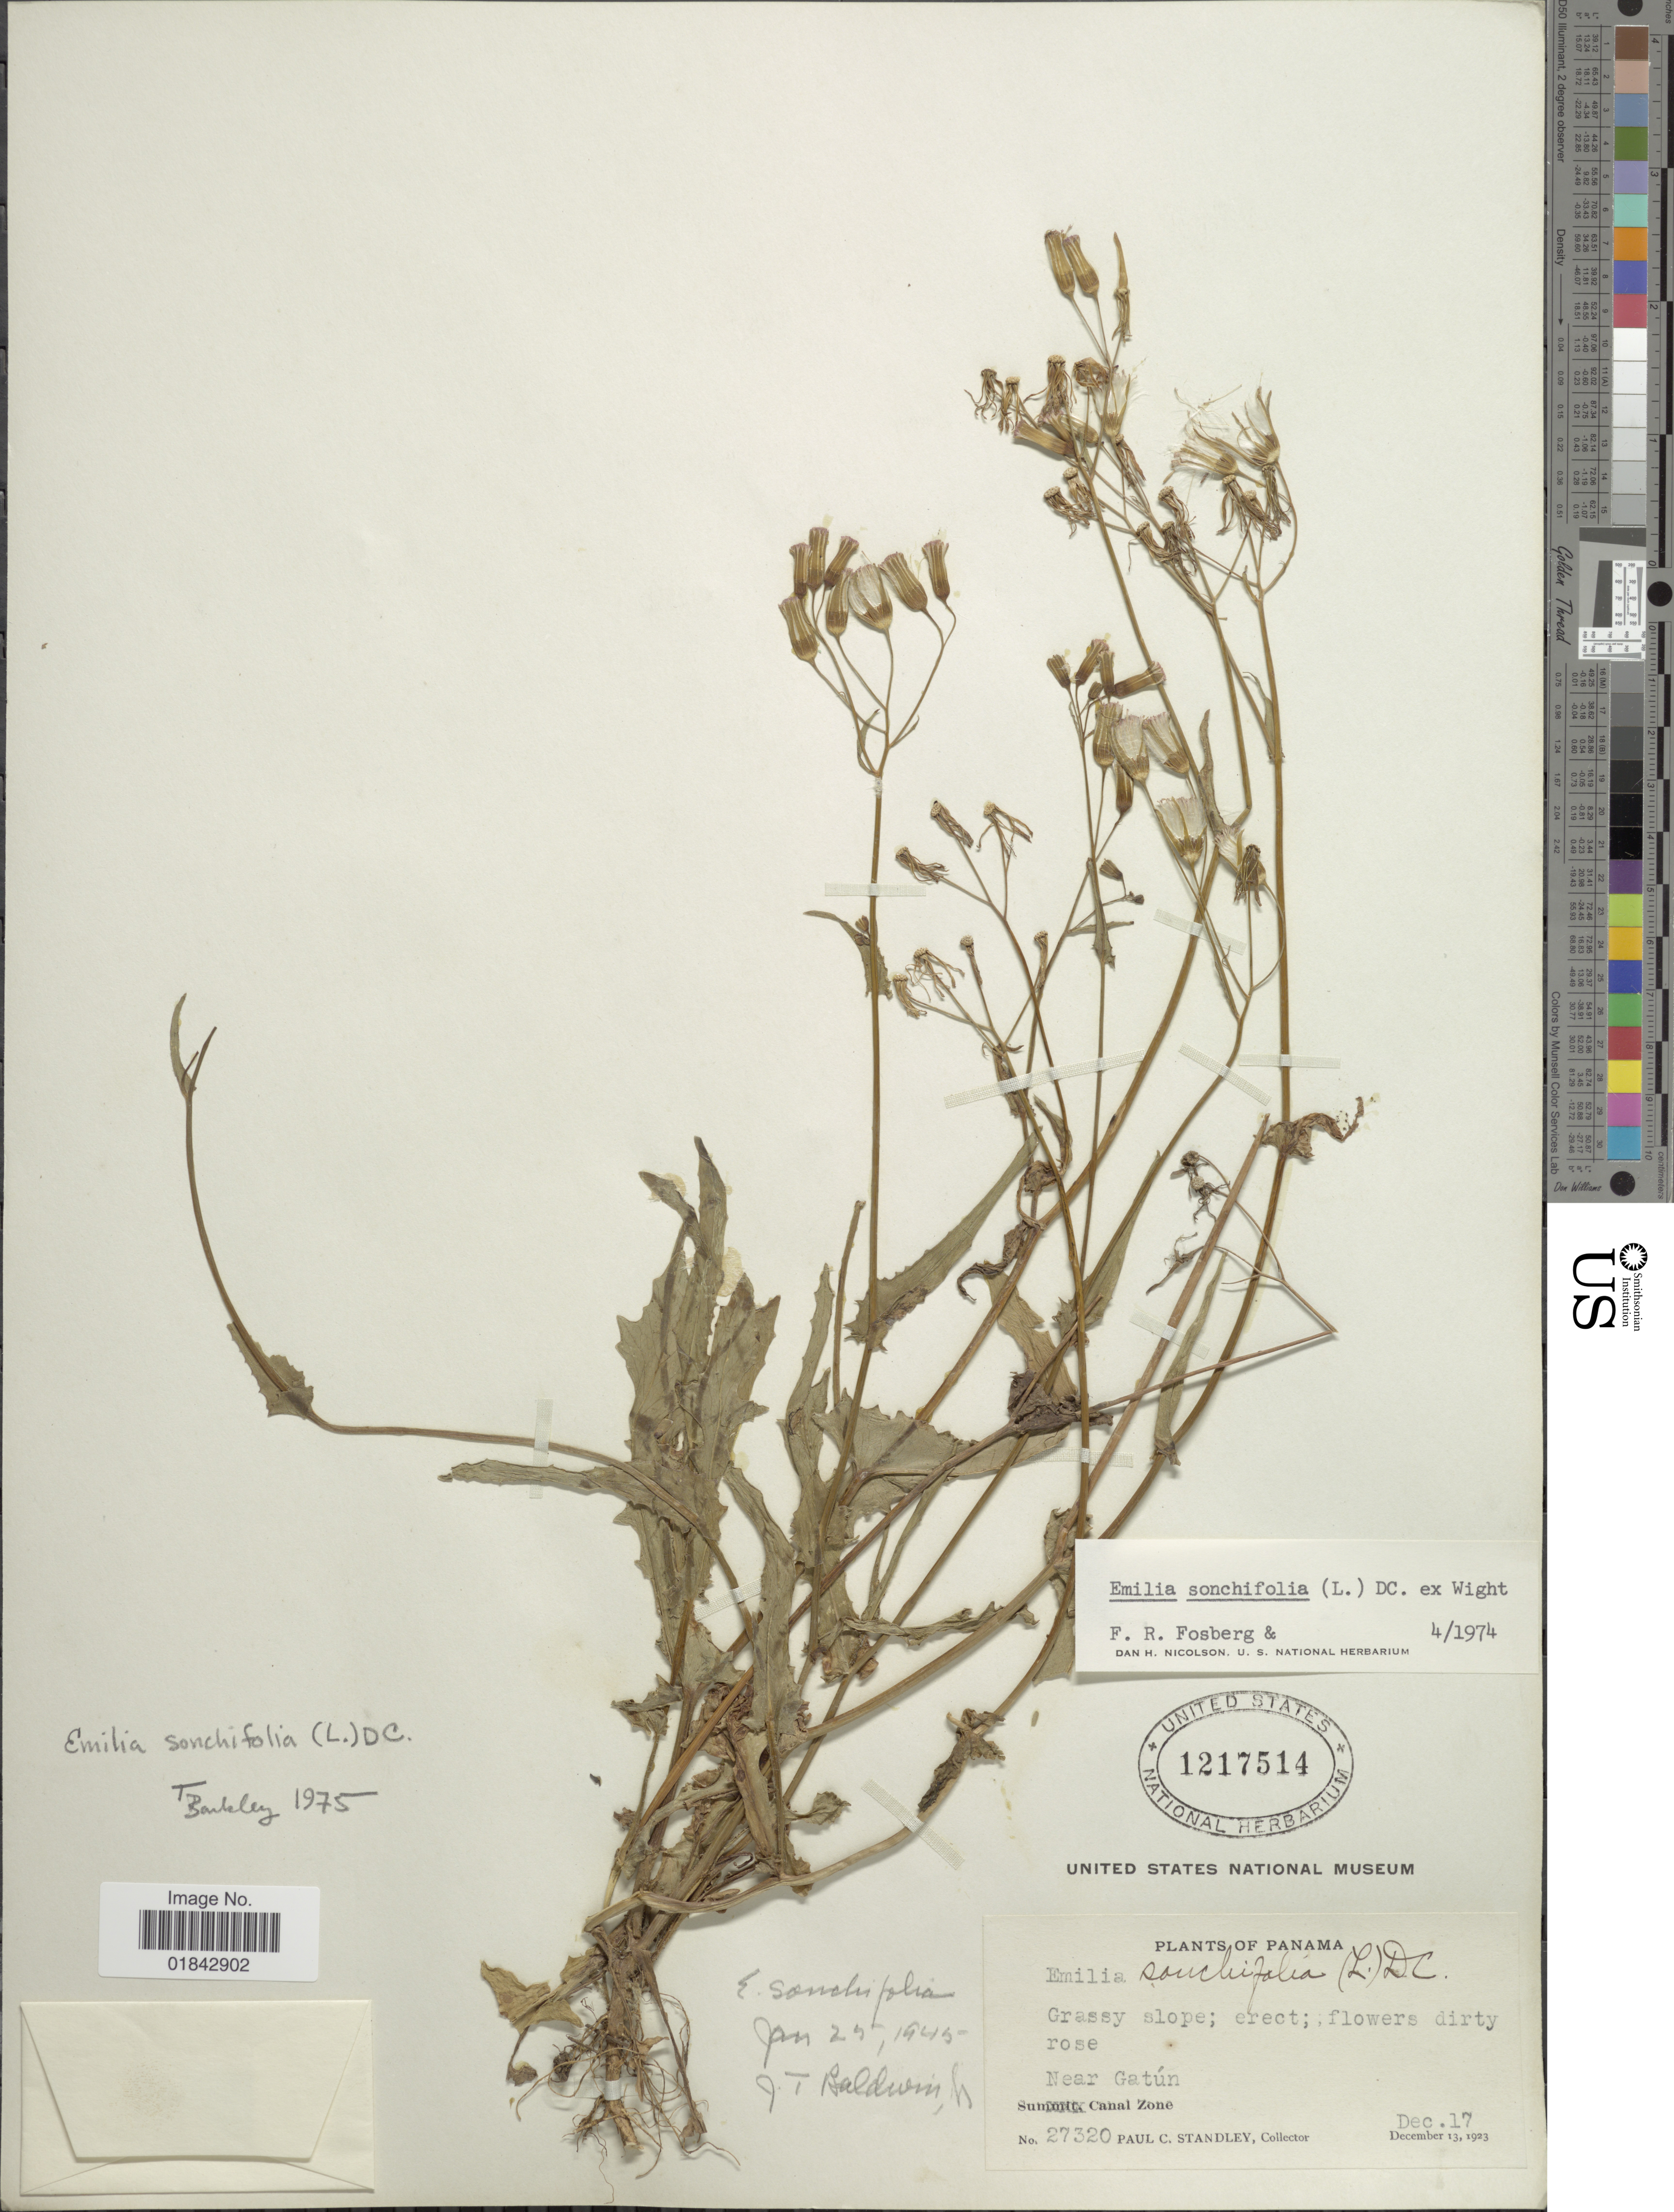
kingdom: Plantae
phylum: Tracheophyta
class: Magnoliopsida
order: Asterales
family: Asteraceae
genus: Emilia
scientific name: Emilia sonchifolia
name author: (L.) DC.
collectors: P. C. Standley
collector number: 27320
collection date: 1923-12-17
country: Panama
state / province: Colón / Panamá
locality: Grassy slope, near Gatún, Canal Zone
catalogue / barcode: US 1217514